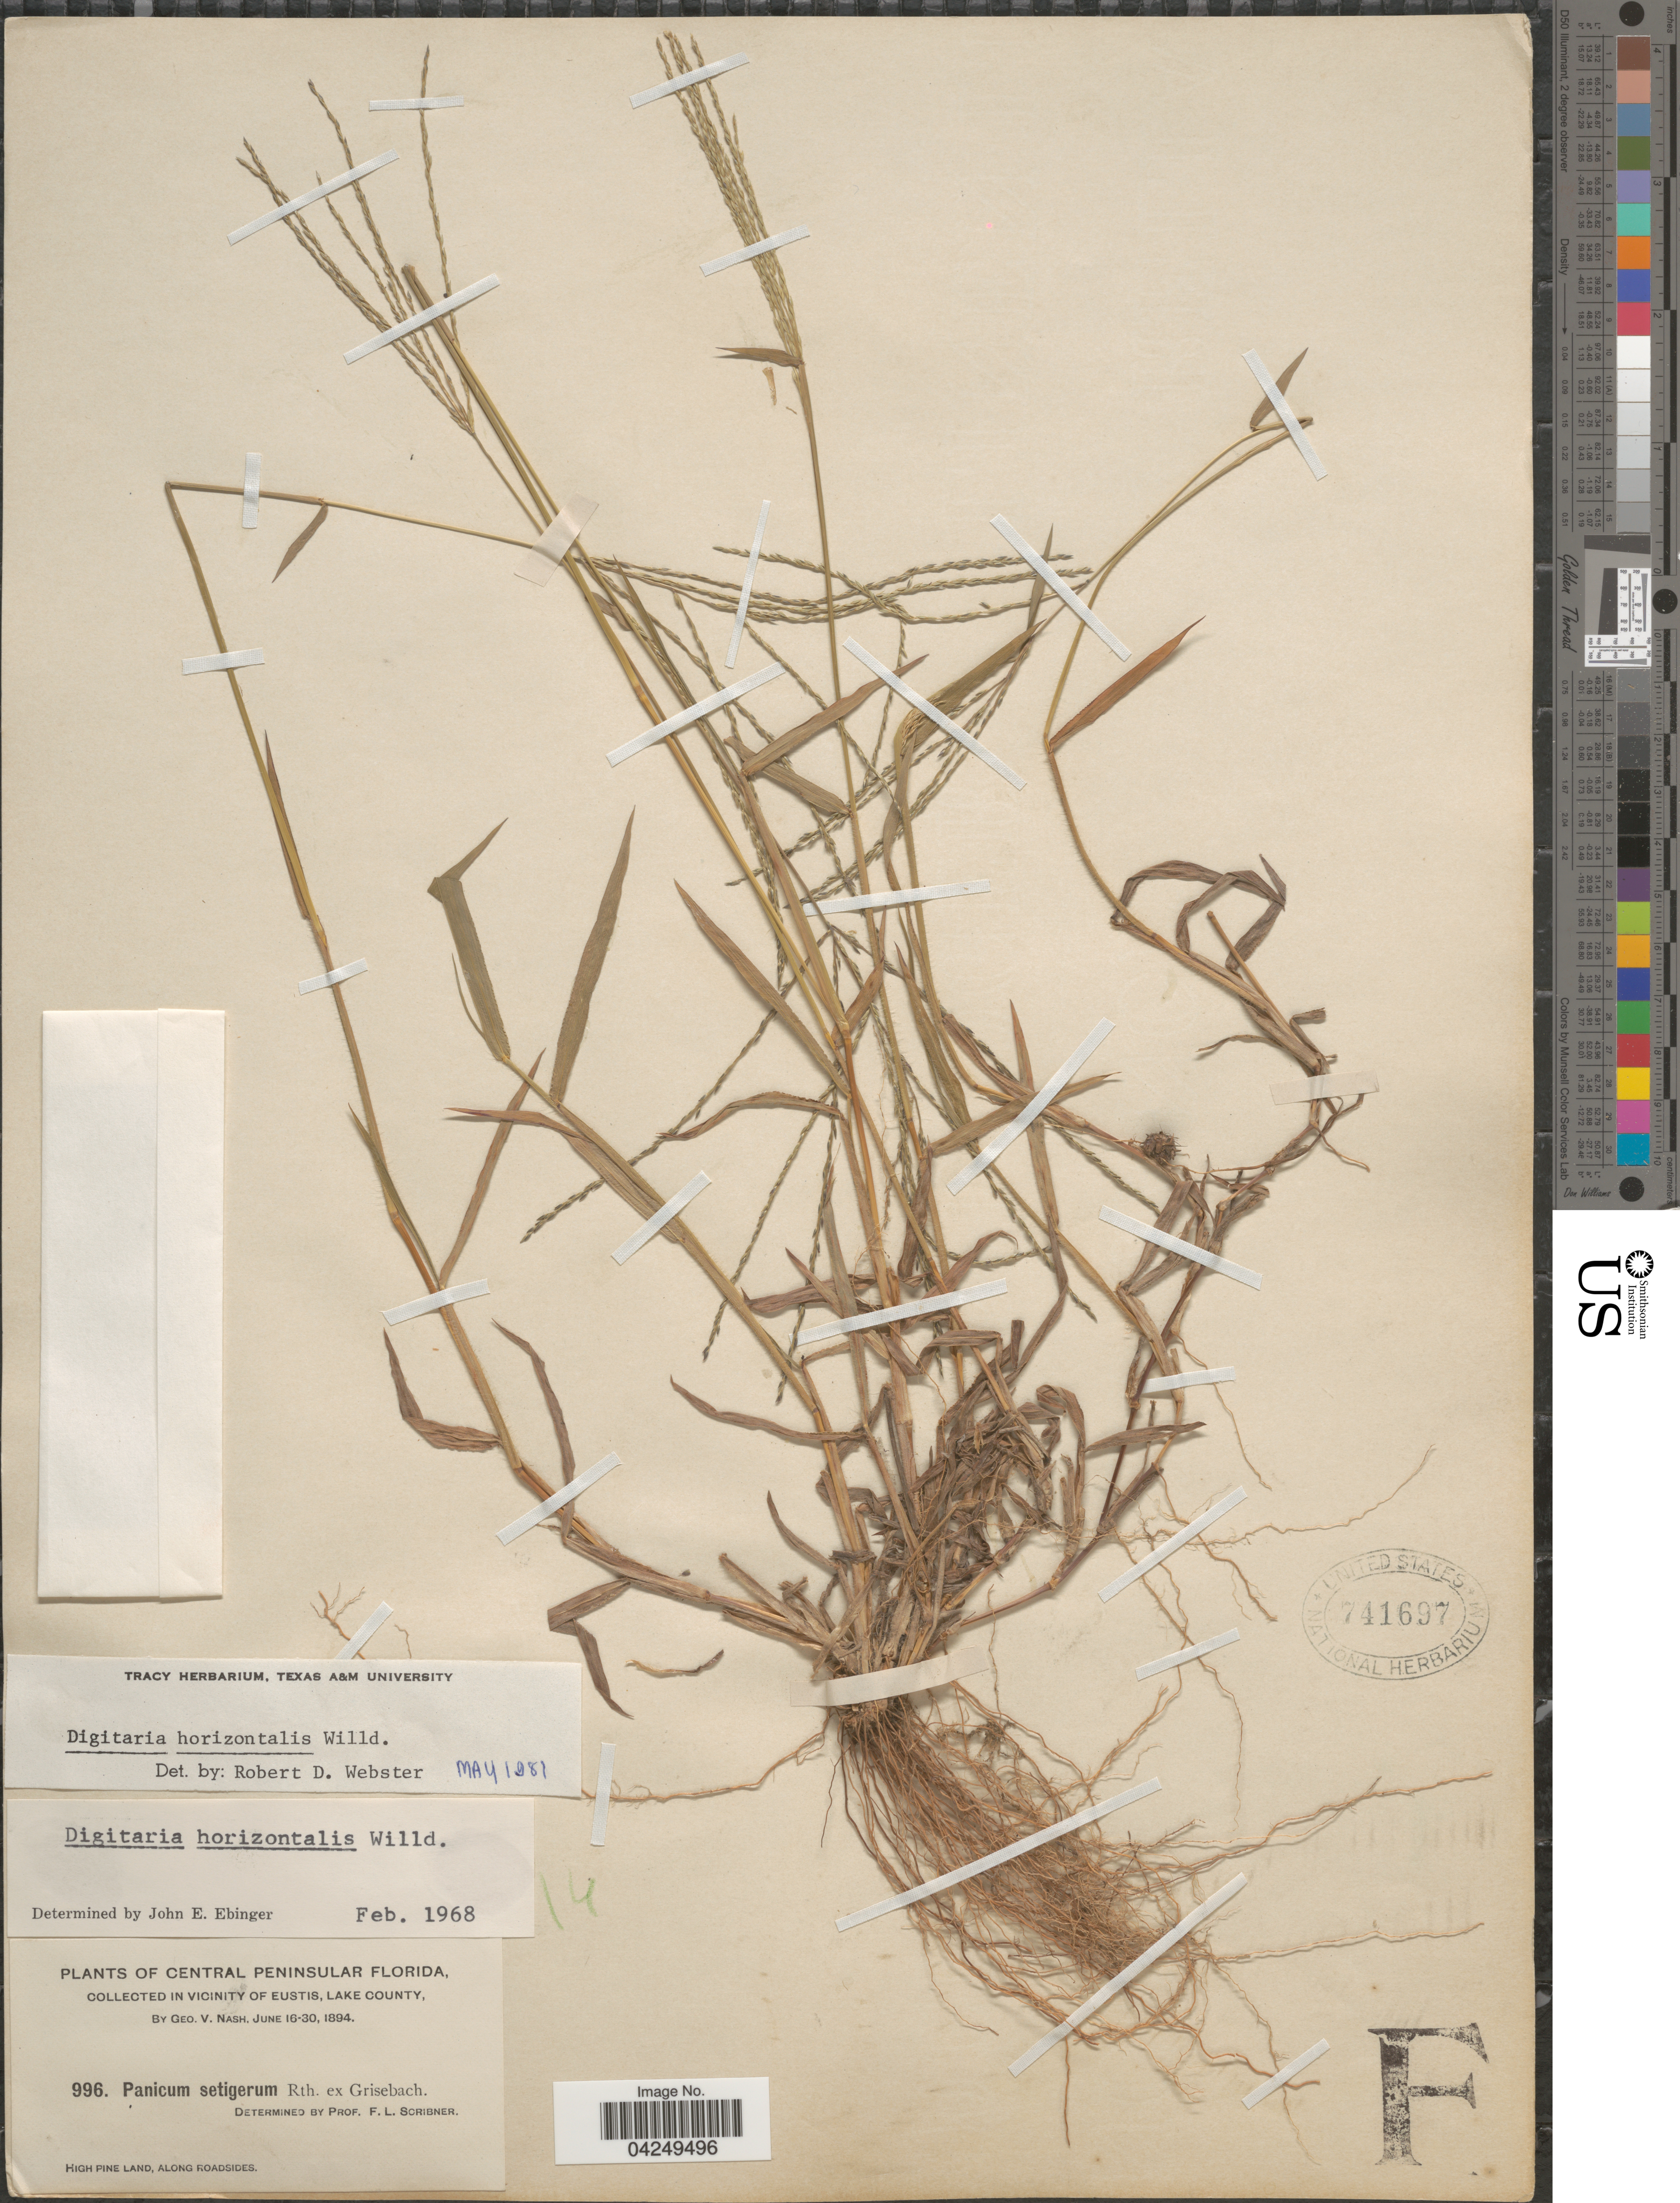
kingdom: Plantae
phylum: Tracheophyta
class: Liliopsida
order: Poales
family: Poaceae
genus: Digitaria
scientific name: Digitaria horizontalis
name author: Willd.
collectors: G. V. Nash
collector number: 996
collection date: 1894-06-16/1894-06-30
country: United States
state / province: Florida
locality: Central Peninsular Florida. In vicinity of Eustis, Lake County. High Pine Land, along roadsides.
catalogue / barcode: US 741697